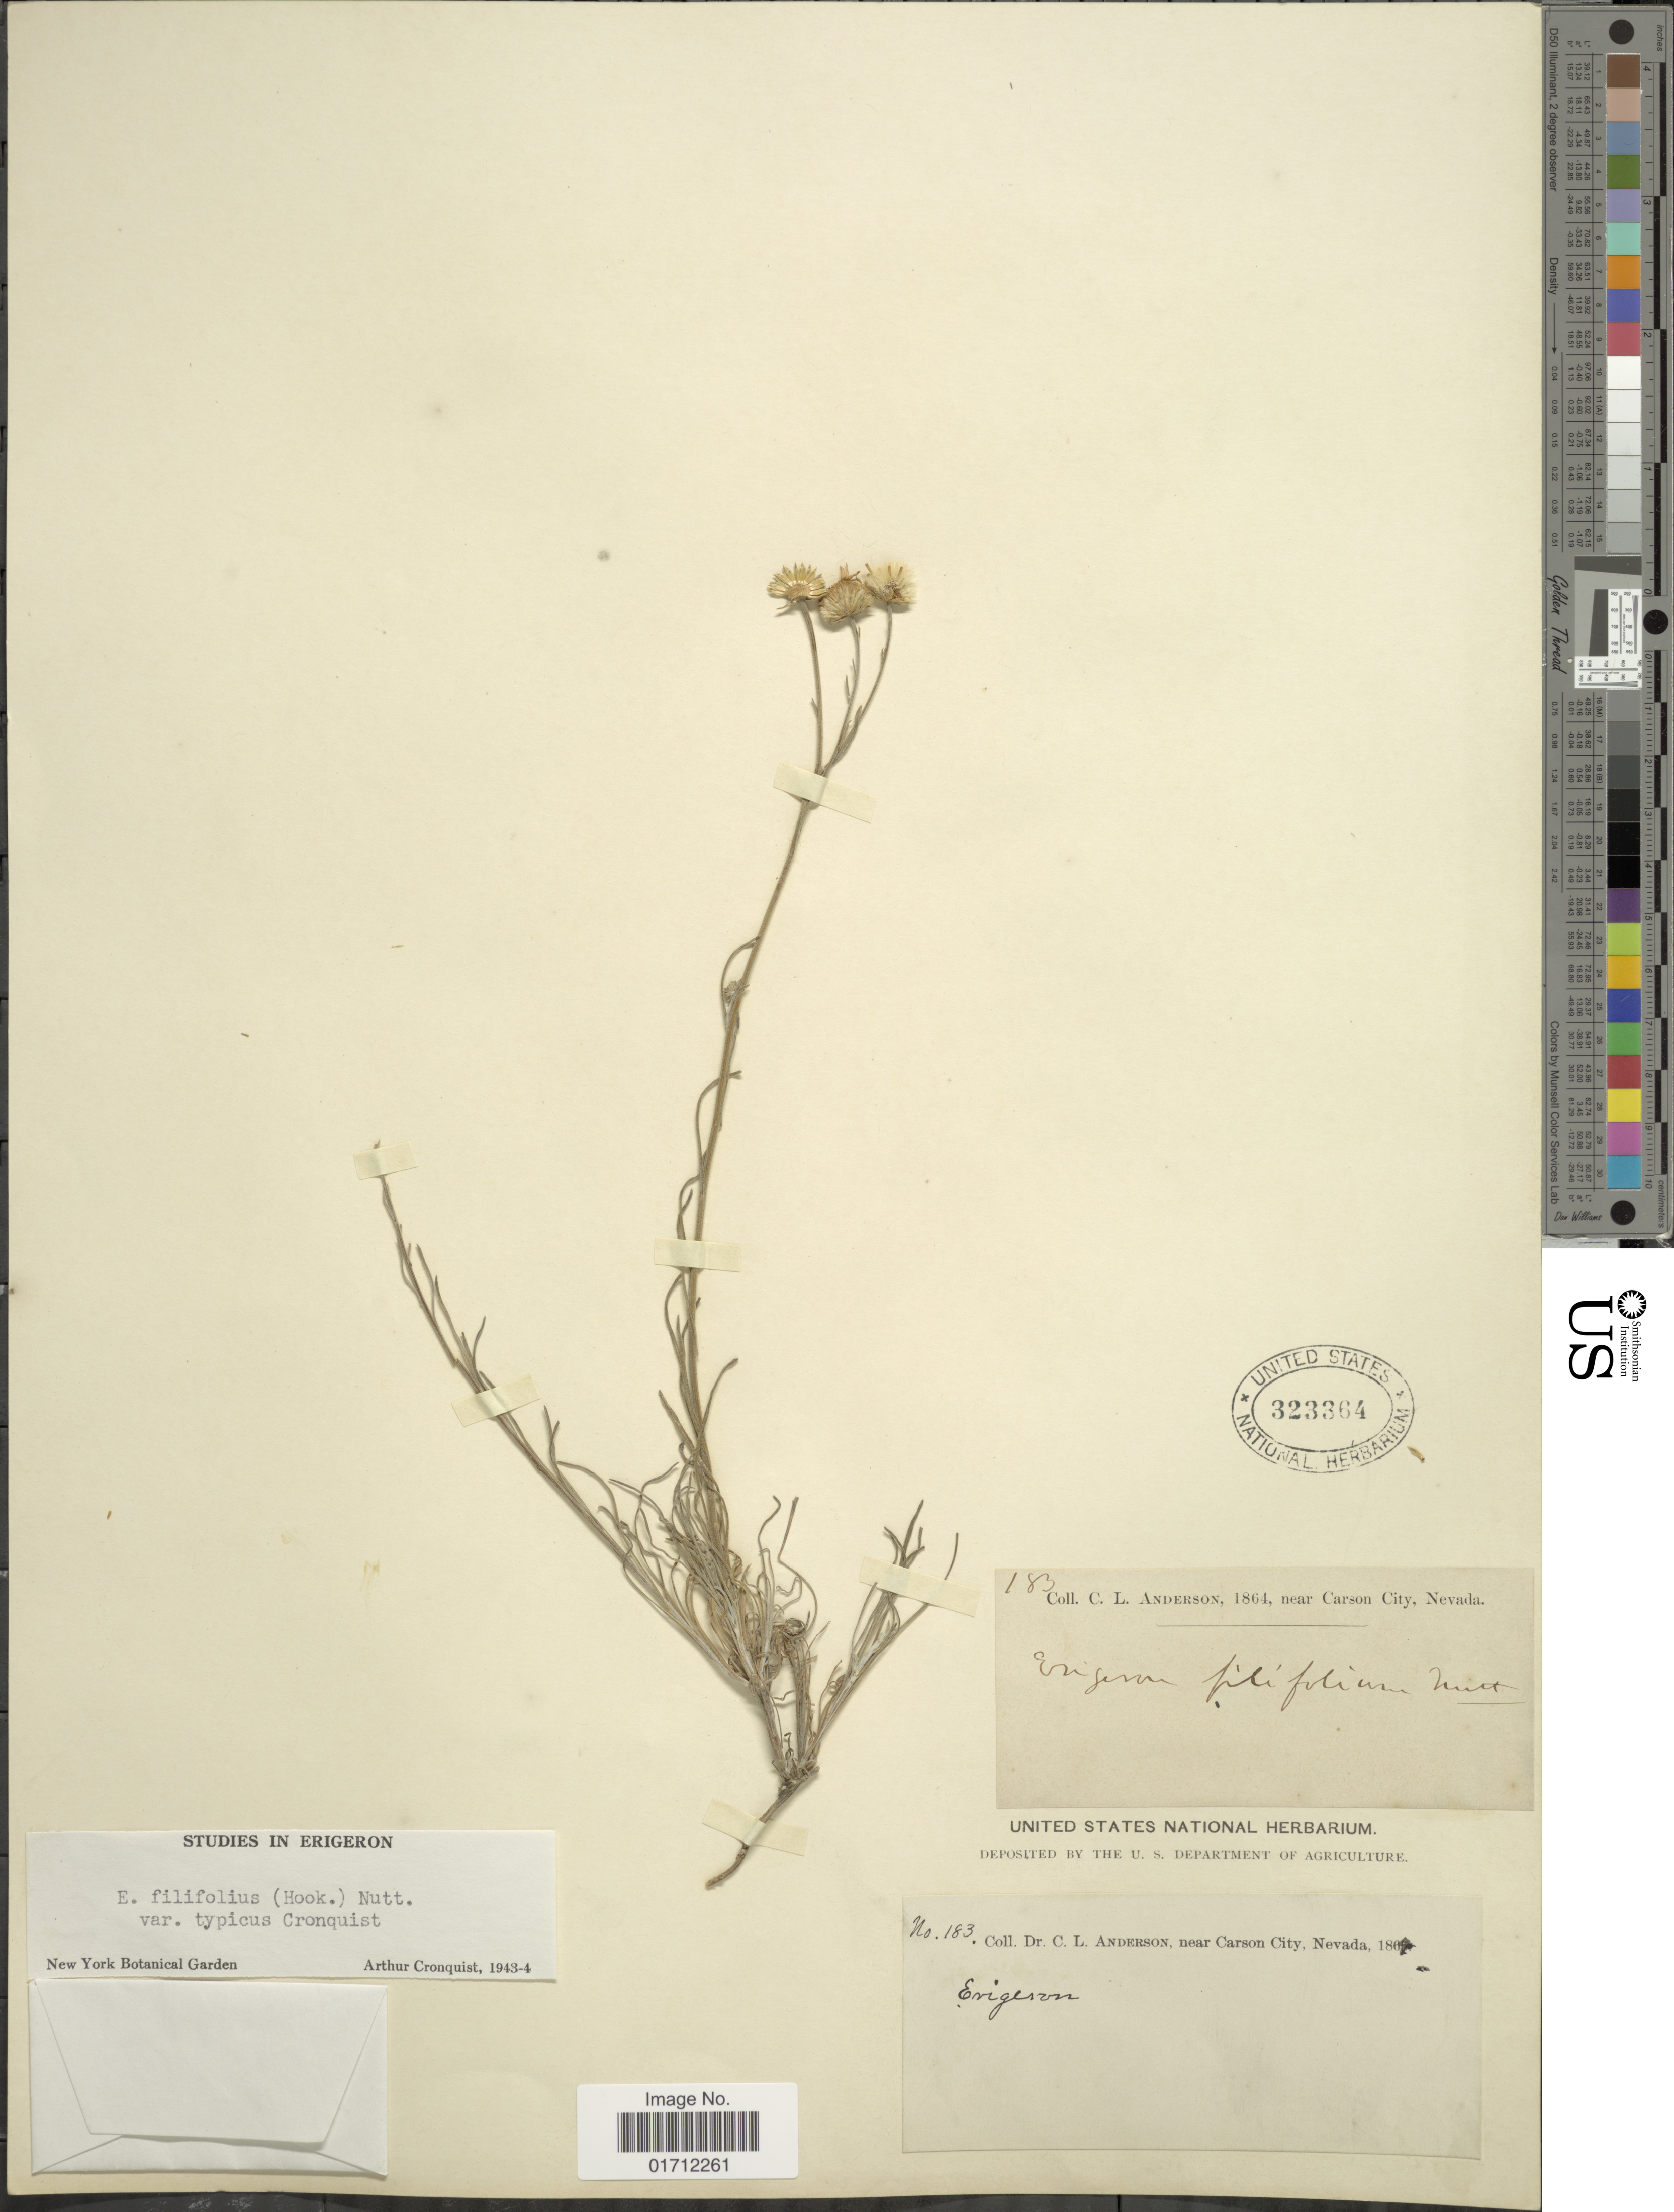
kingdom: Plantae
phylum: Tracheophyta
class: Magnoliopsida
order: Asterales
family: Asteraceae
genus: Erigeron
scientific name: Erigeron filifolius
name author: (Hook.) Nutt.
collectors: C. L. Anderson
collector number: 183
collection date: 1804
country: United States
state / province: Nevada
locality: Near Carson City.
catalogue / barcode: US 323364